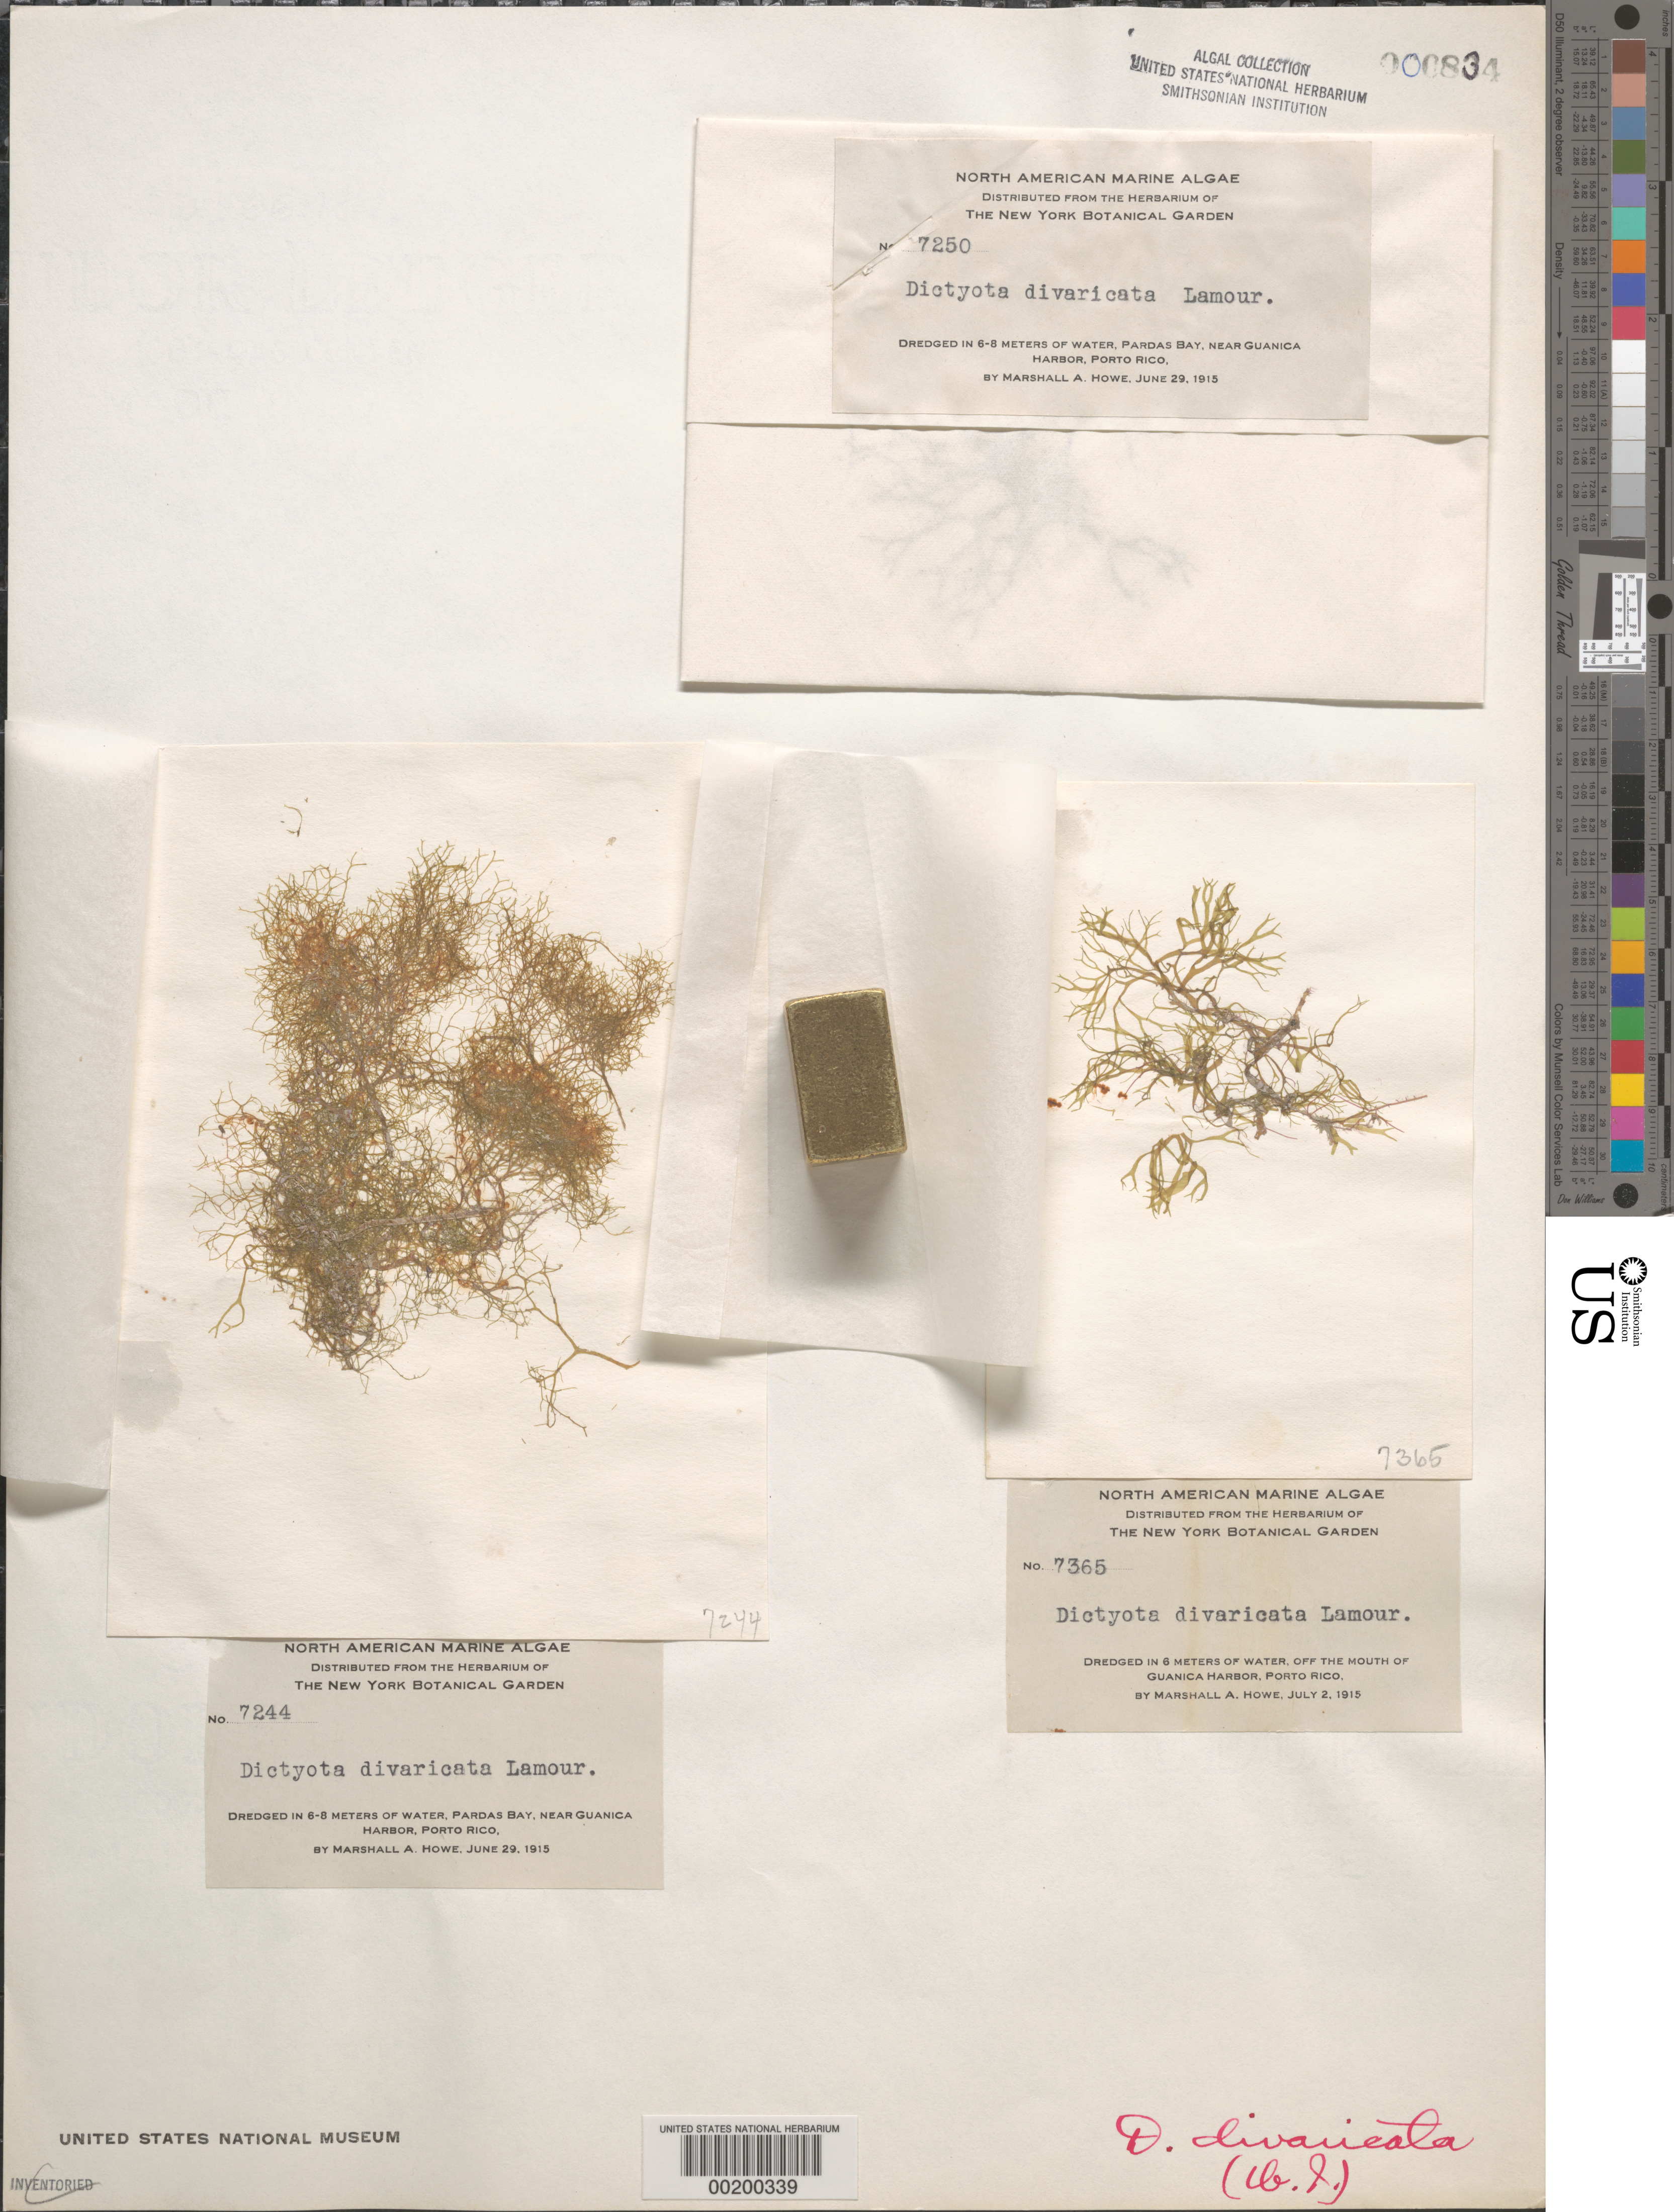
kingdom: Chromista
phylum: Ochrophyta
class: Phaeophyceae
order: Dictyotales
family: Dictyotaceae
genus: Dictyota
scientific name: Dictyota divaricata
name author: J.V.Lamouroux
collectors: M. A. Howe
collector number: MAH 7244 & MAH 7250 & MAH 7365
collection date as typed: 29 Jun 1915 and 02 Jul 1915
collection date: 1915-06-29,1915-07-02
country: Puerto Rico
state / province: Guanica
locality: Pardas Bay, near Guanica Harbor and off Guanica Harbor mouth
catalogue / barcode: US 834